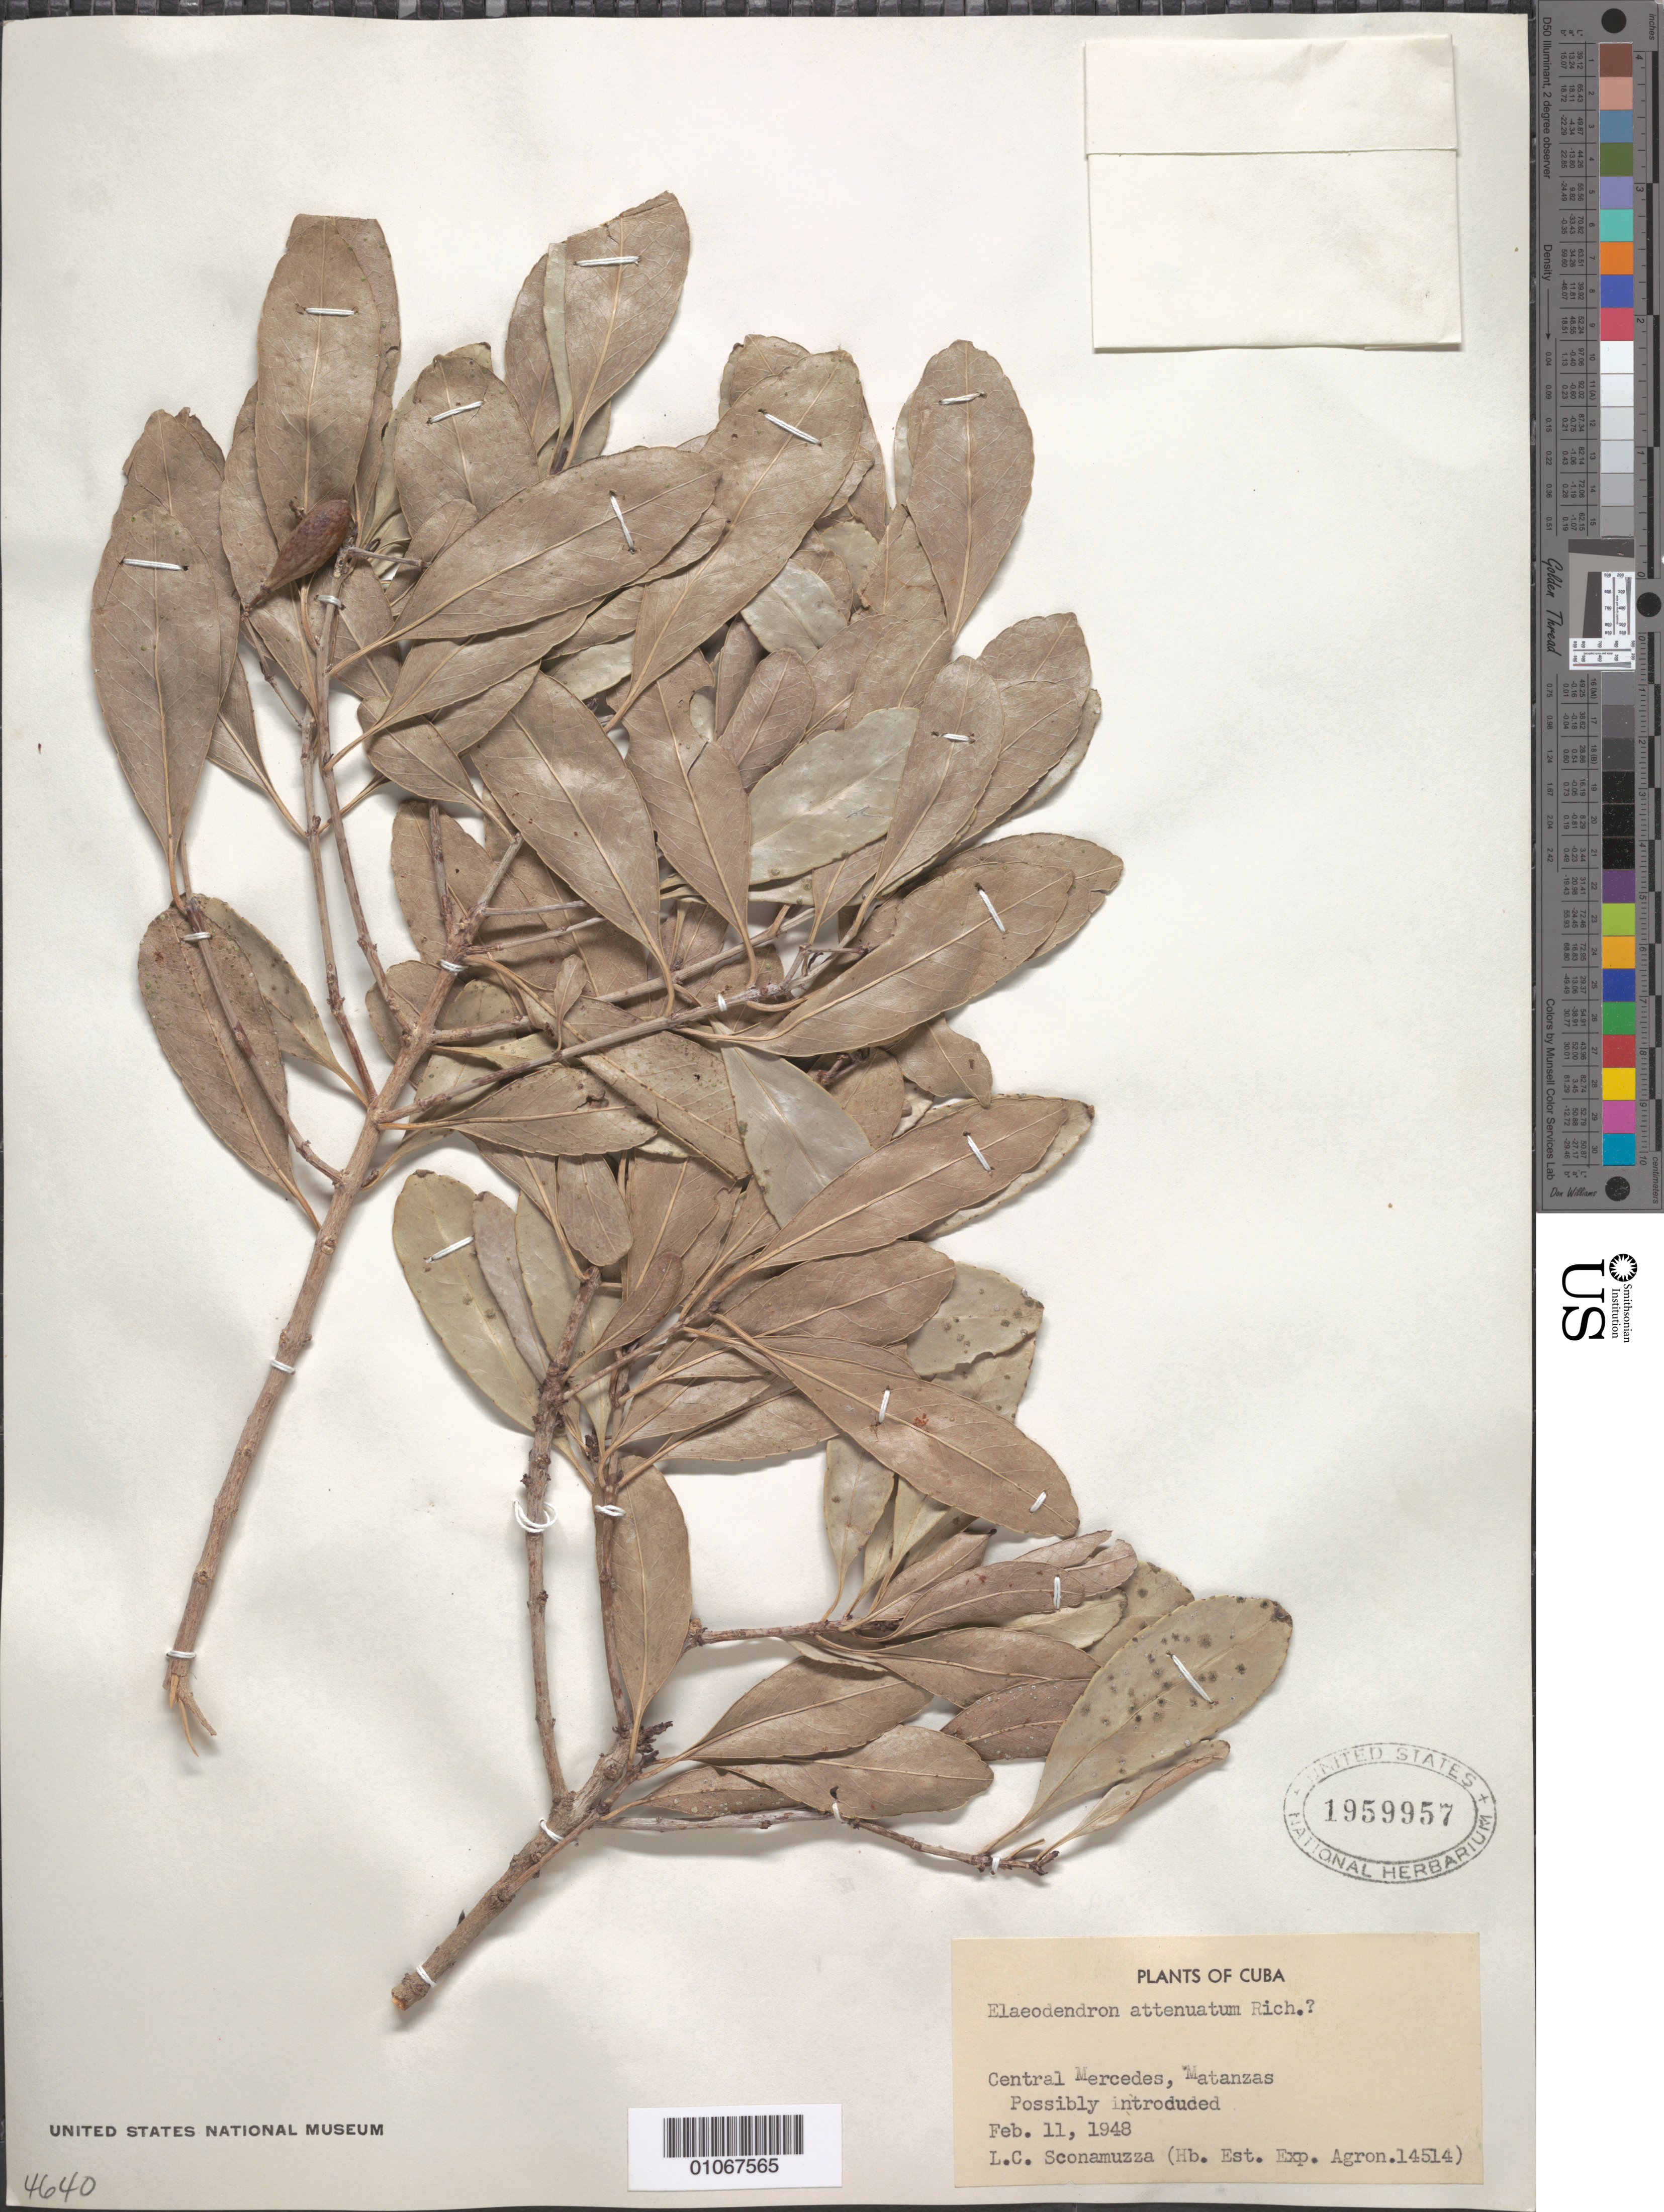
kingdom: Plantae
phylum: Tracheophyta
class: Magnoliopsida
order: Celastrales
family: Celastraceae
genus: Elaeodendron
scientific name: Elaeodendron attenuatum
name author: A. Rich.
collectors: L. Sconamuzza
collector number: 14514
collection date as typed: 11 Feb 1948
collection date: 1948-02-11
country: Cuba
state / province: Matanzas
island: Cuba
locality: Matanzas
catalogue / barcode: US 1959957